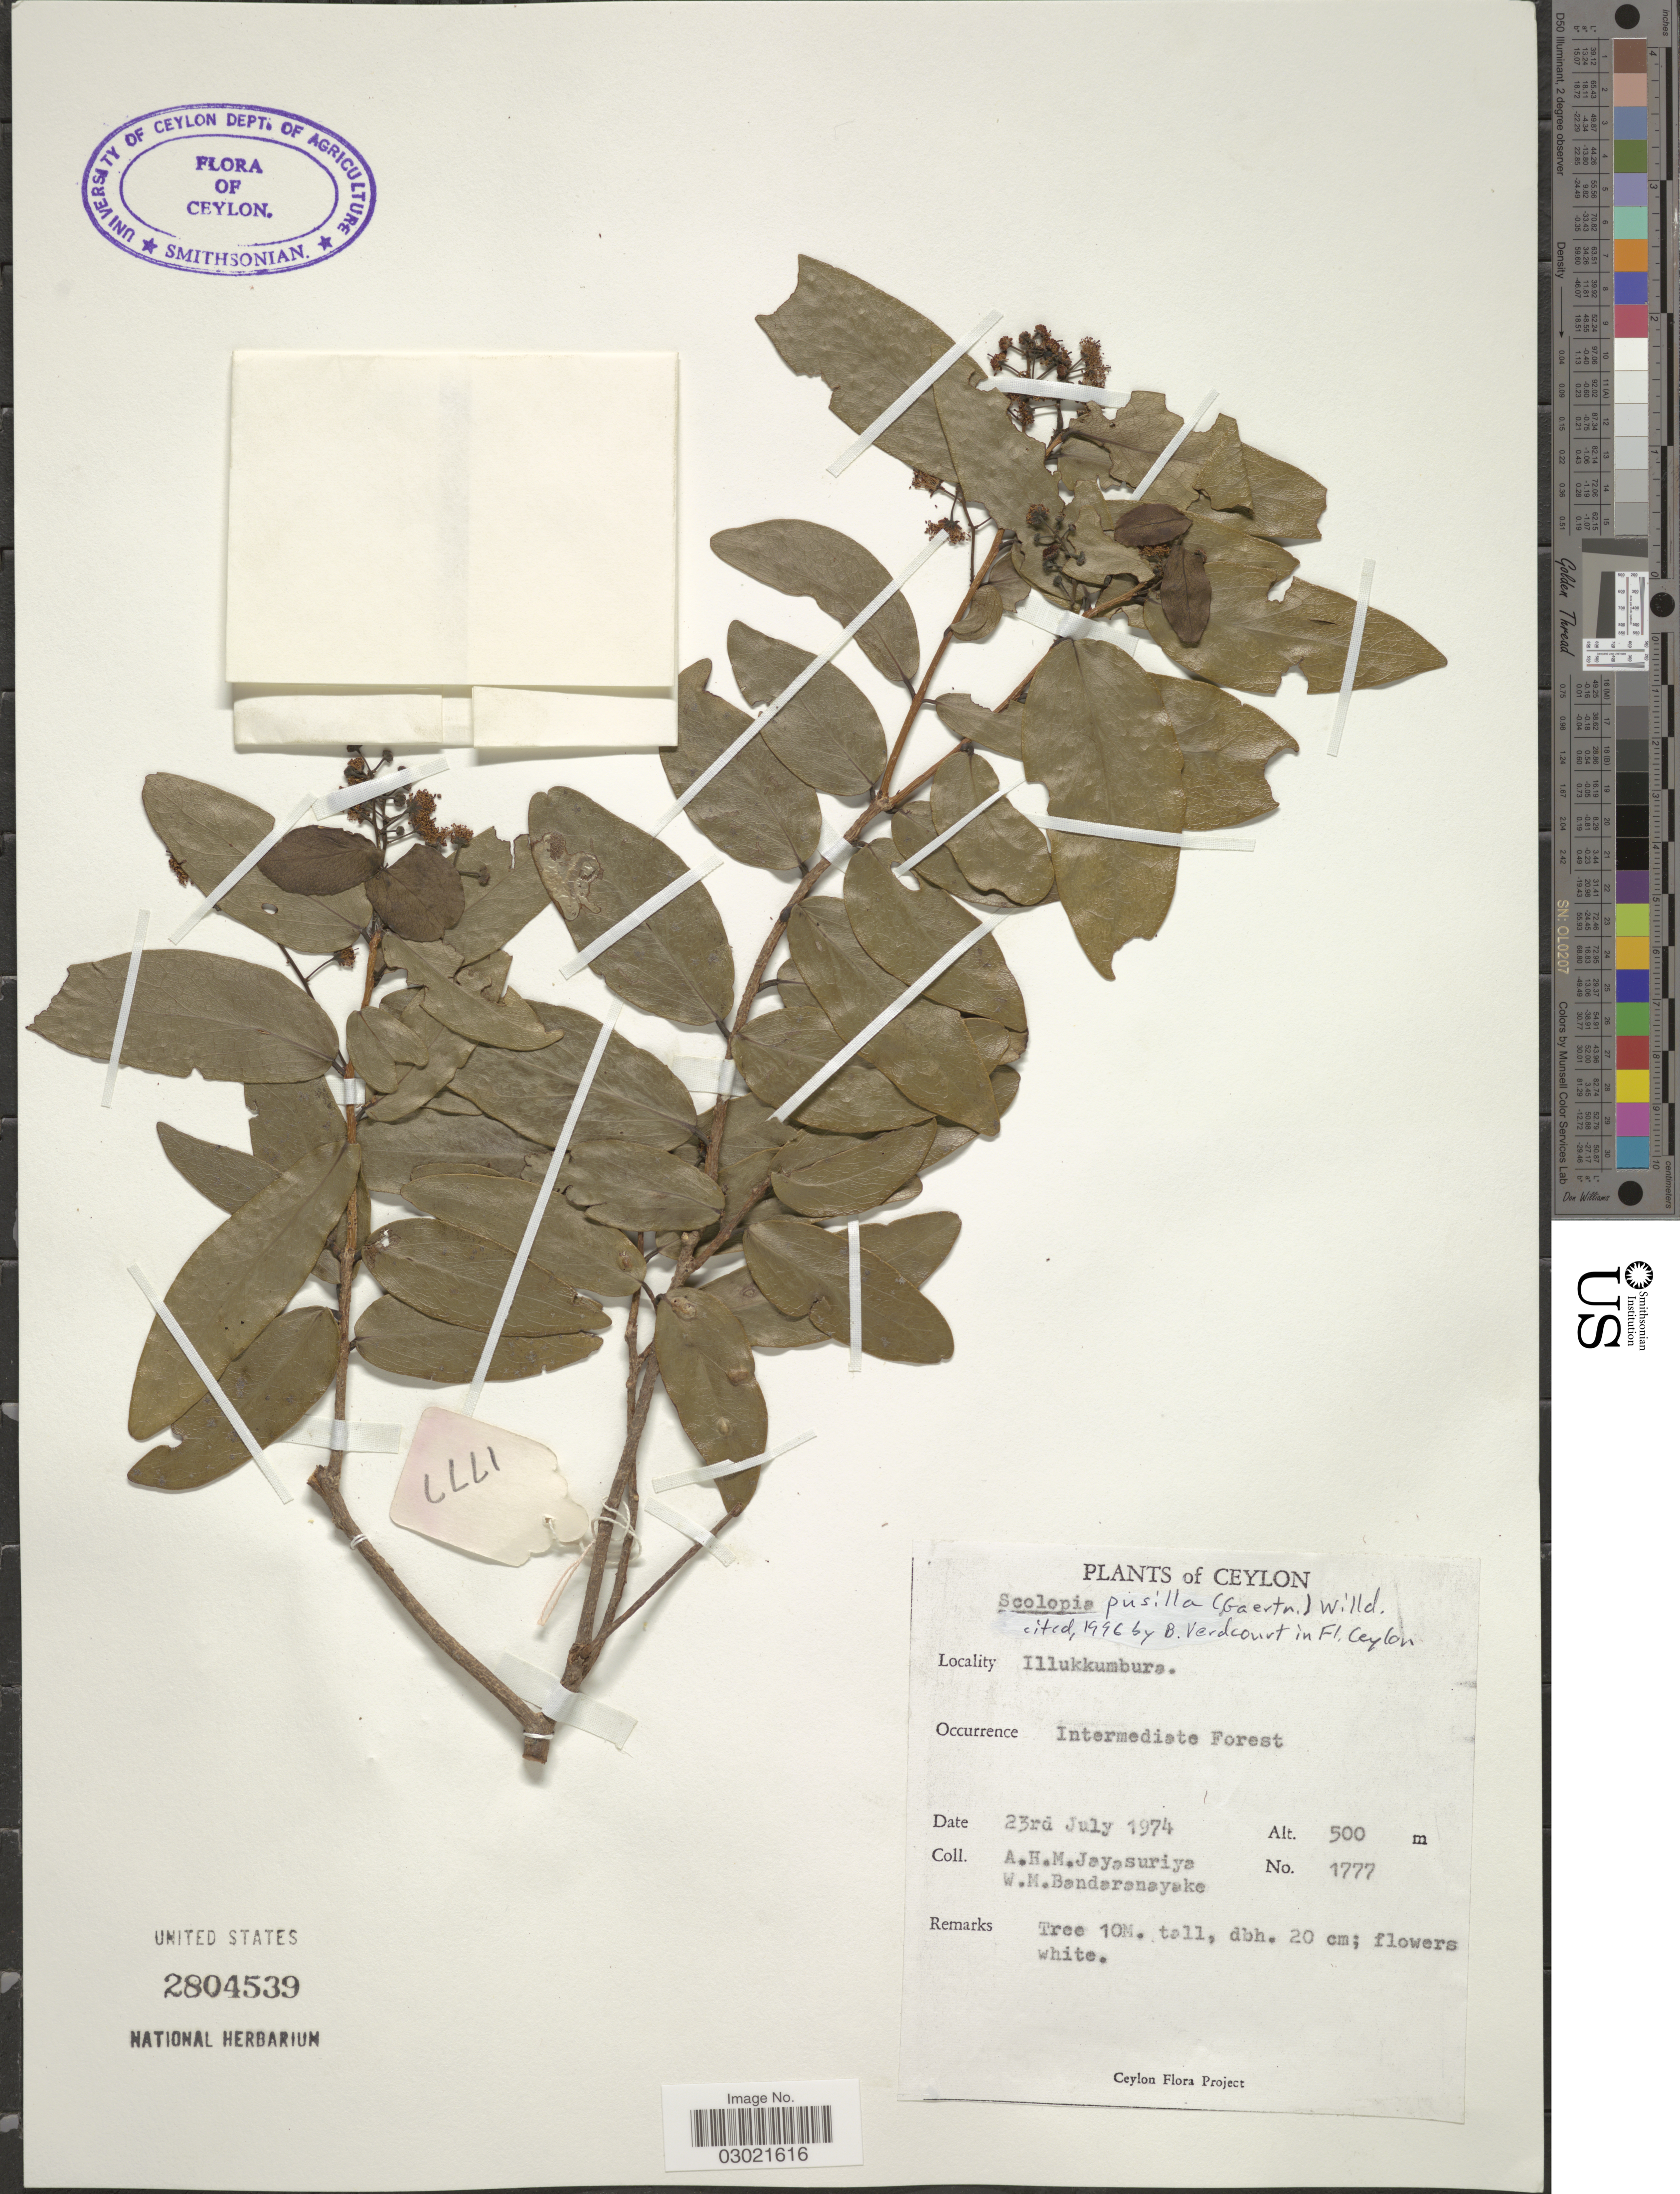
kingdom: Plantae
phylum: Tracheophyta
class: Magnoliopsida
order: Malpighiales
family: Salicaceae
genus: Scolopia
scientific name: Scolopia pusilla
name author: (Gaertn.) Willd.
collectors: A. H. Jayasuriya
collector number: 1777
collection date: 1974-07-23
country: Sri Lanka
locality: Ceylon. Illukkumbura.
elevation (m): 500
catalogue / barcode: US 2804539